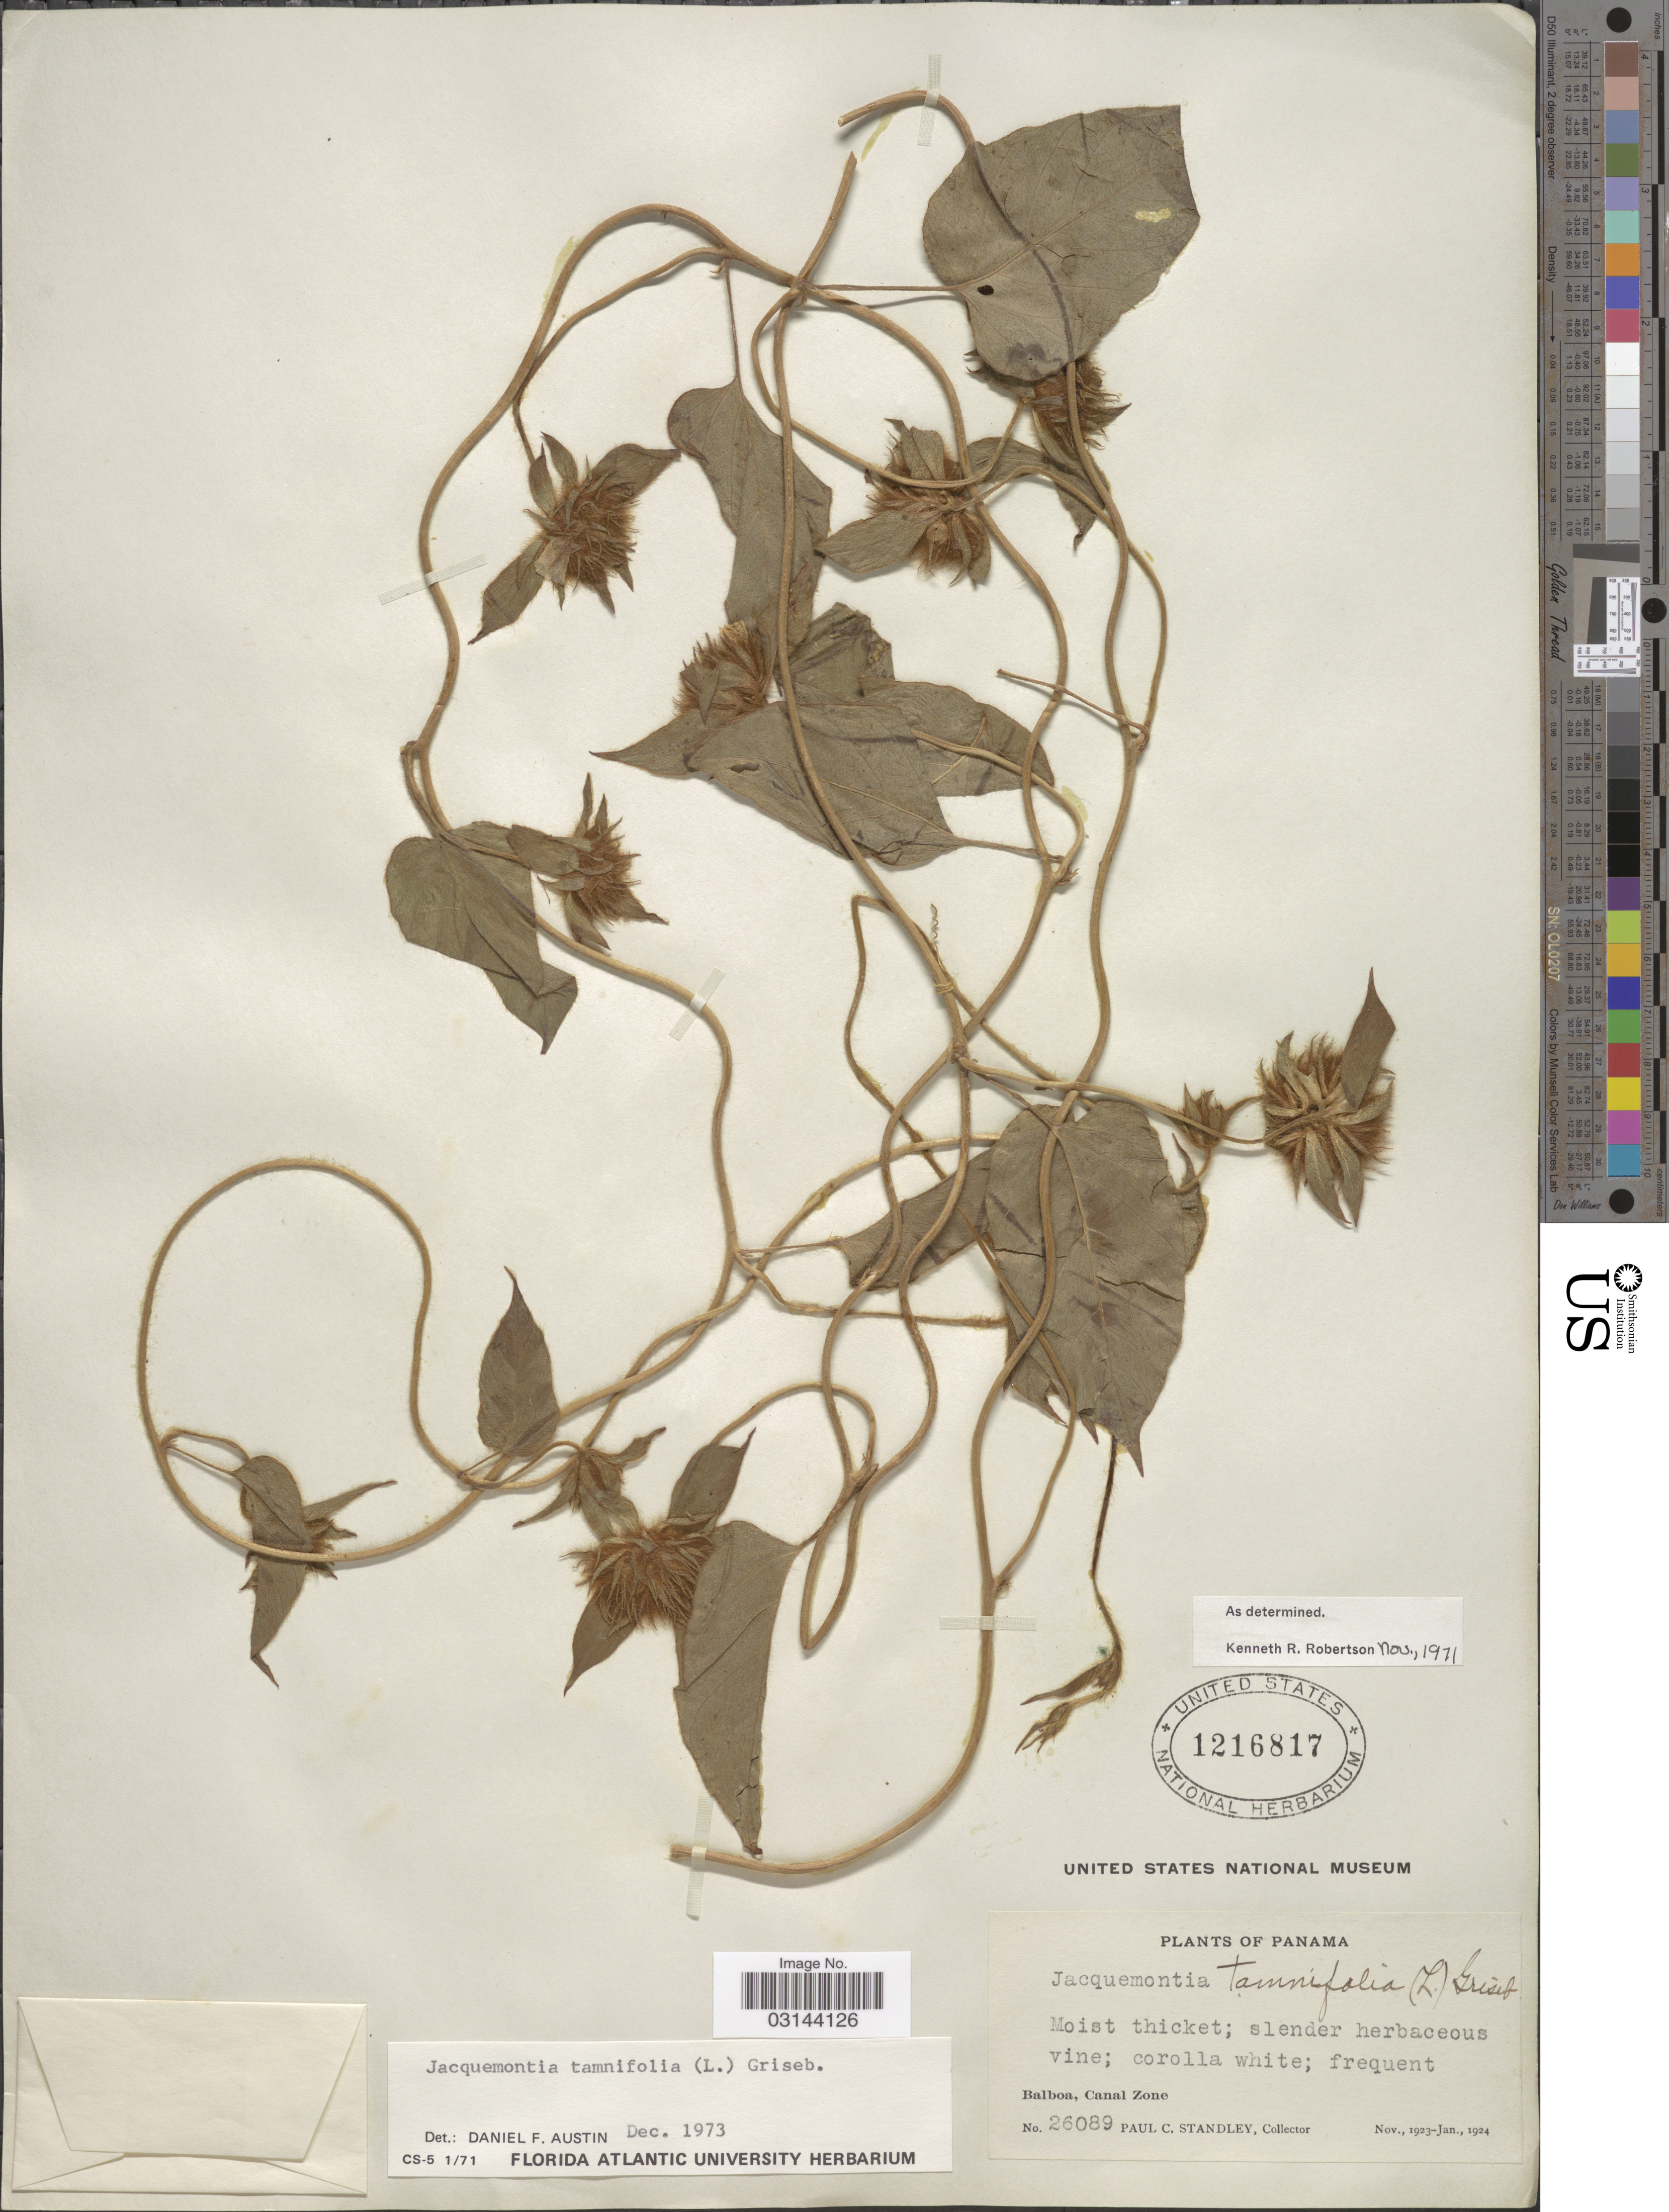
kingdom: Plantae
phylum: Tracheophyta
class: Magnoliopsida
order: Solanales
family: Convolvulaceae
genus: Jacquemontia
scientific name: Jacquemontia tamnifolia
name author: (L.) Griseb.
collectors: P. C. Standley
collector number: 26089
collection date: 1923-11/1924-01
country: Panama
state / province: Colón / Panamá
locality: Balboa, Canal Zone.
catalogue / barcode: US 1216817